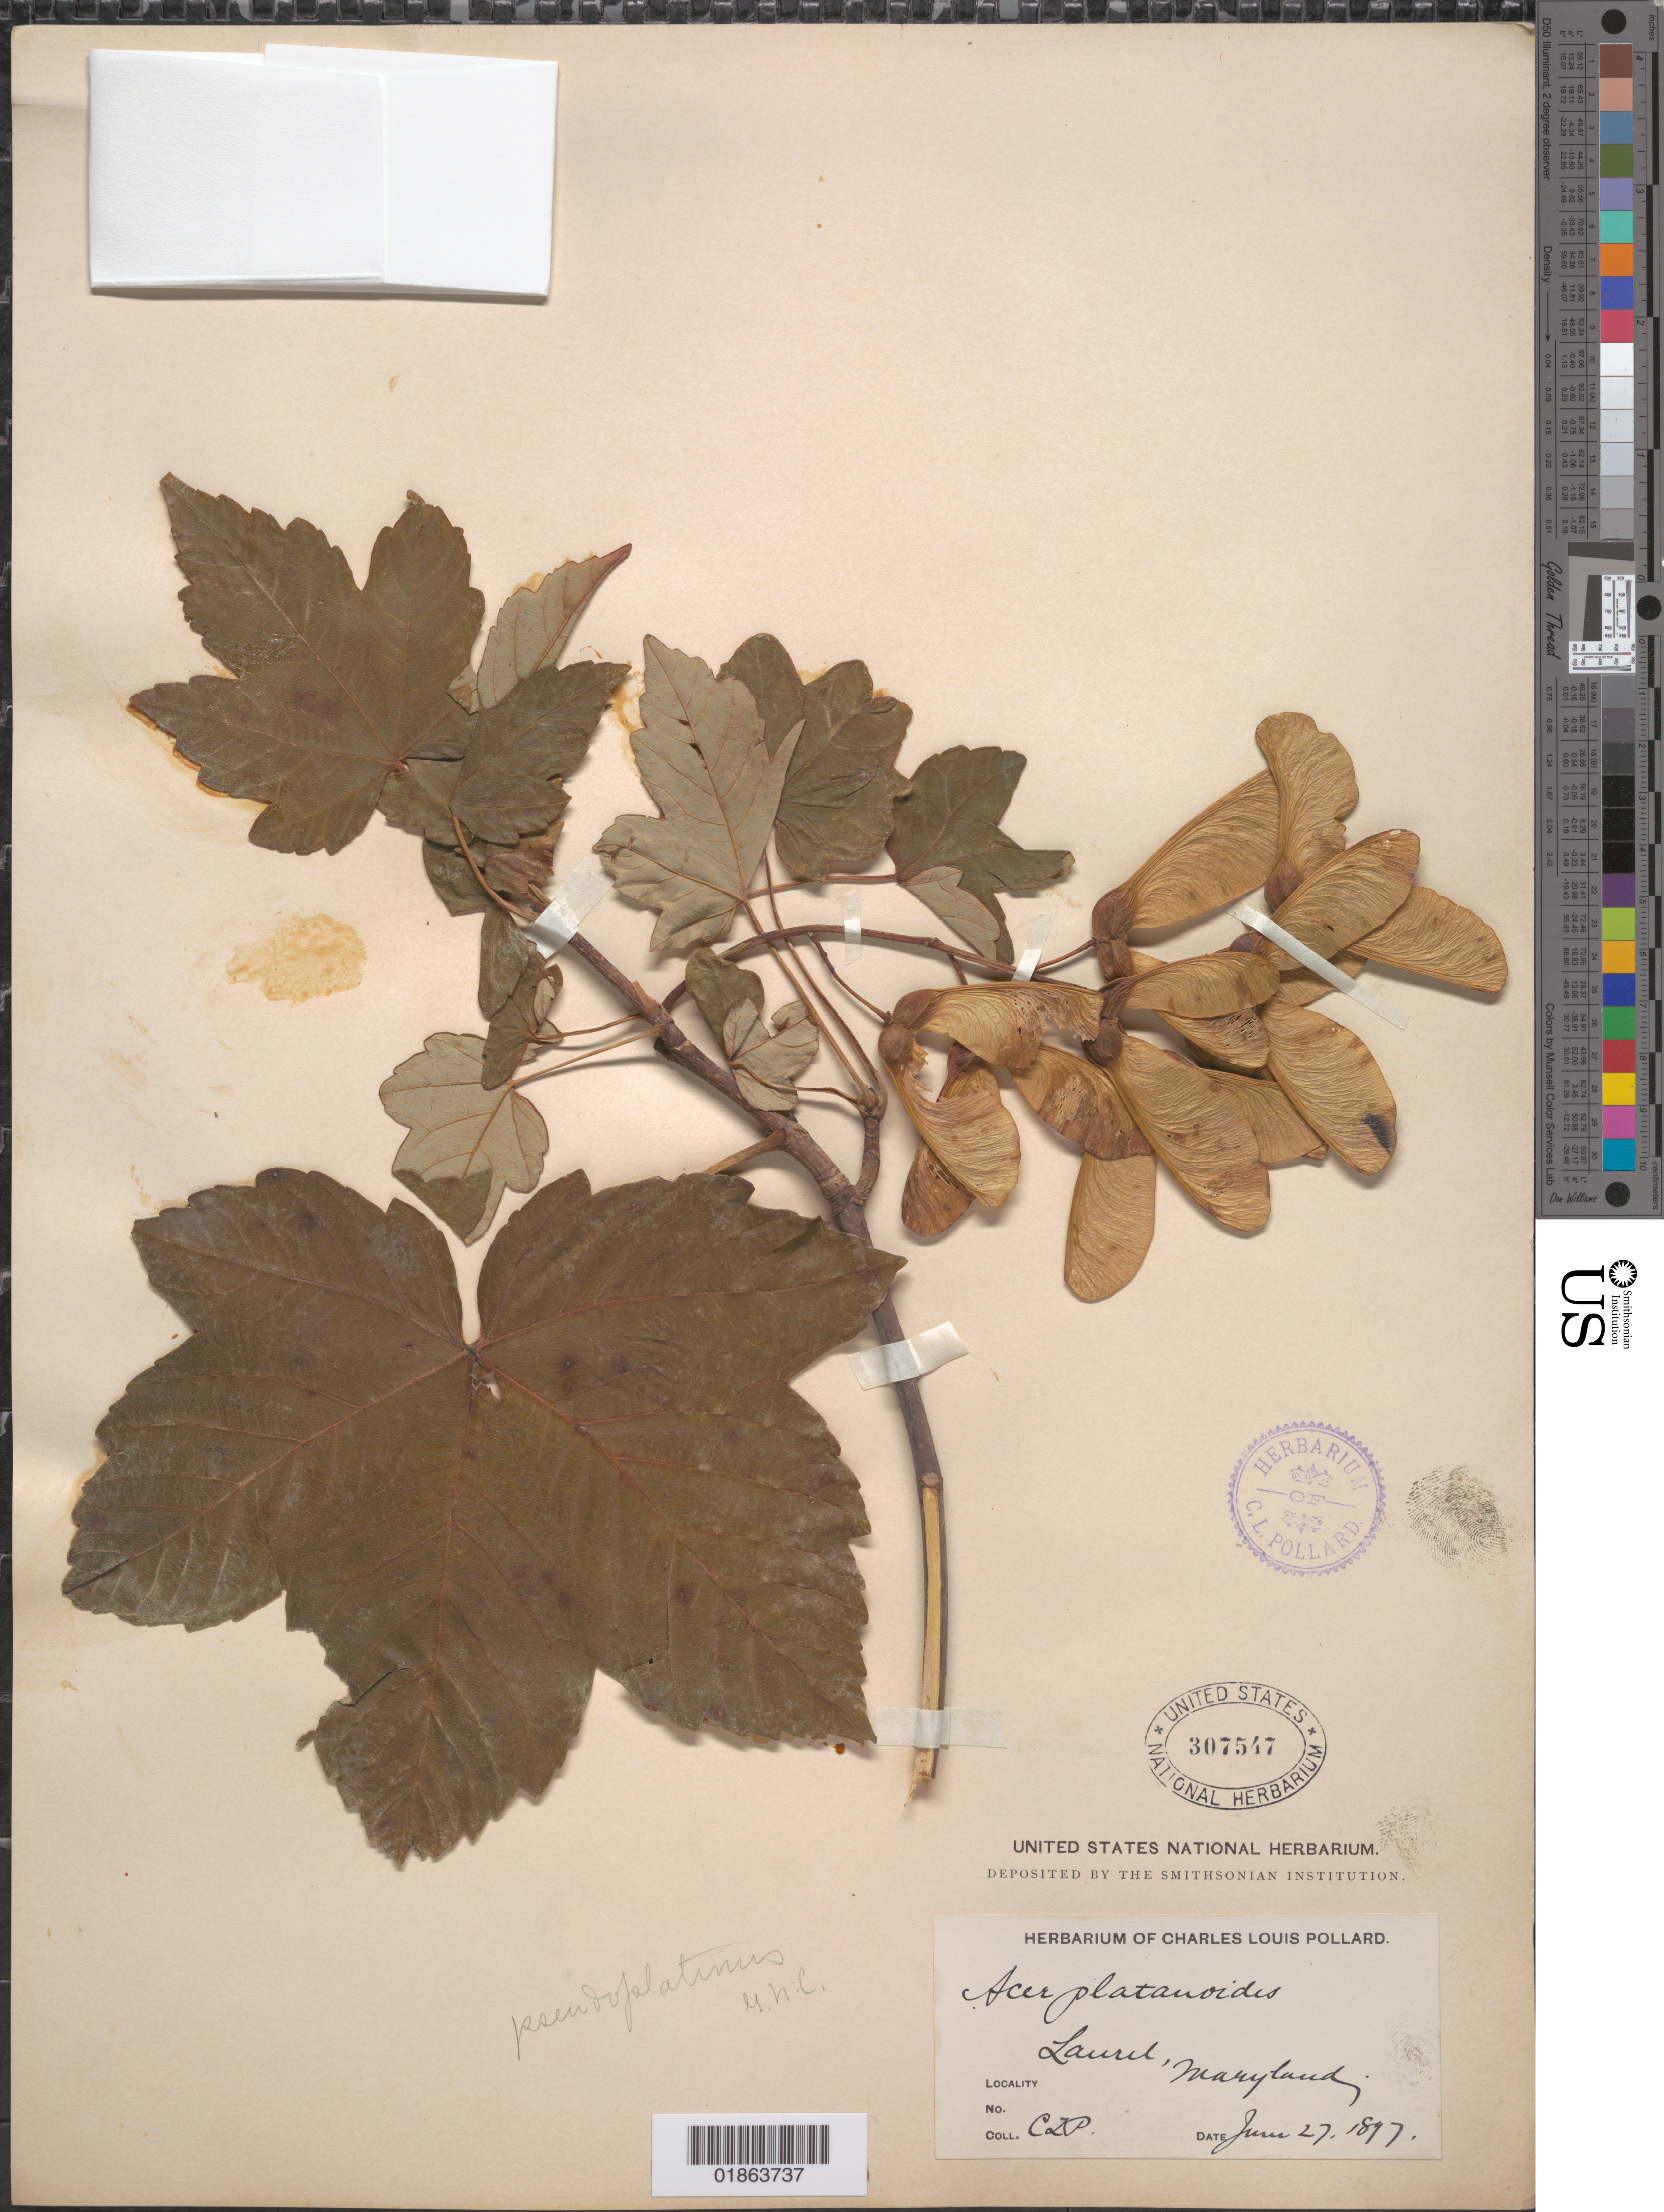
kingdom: Plantae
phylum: Tracheophyta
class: Magnoliopsida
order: Sapindales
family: Sapindaceae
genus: Acer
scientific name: Acer pseudoplatanus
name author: L.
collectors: C. L. Pollard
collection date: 1897-06-27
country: United States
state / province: Maryland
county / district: Prince George's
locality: Laurel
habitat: Cultivated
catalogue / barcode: US 307547